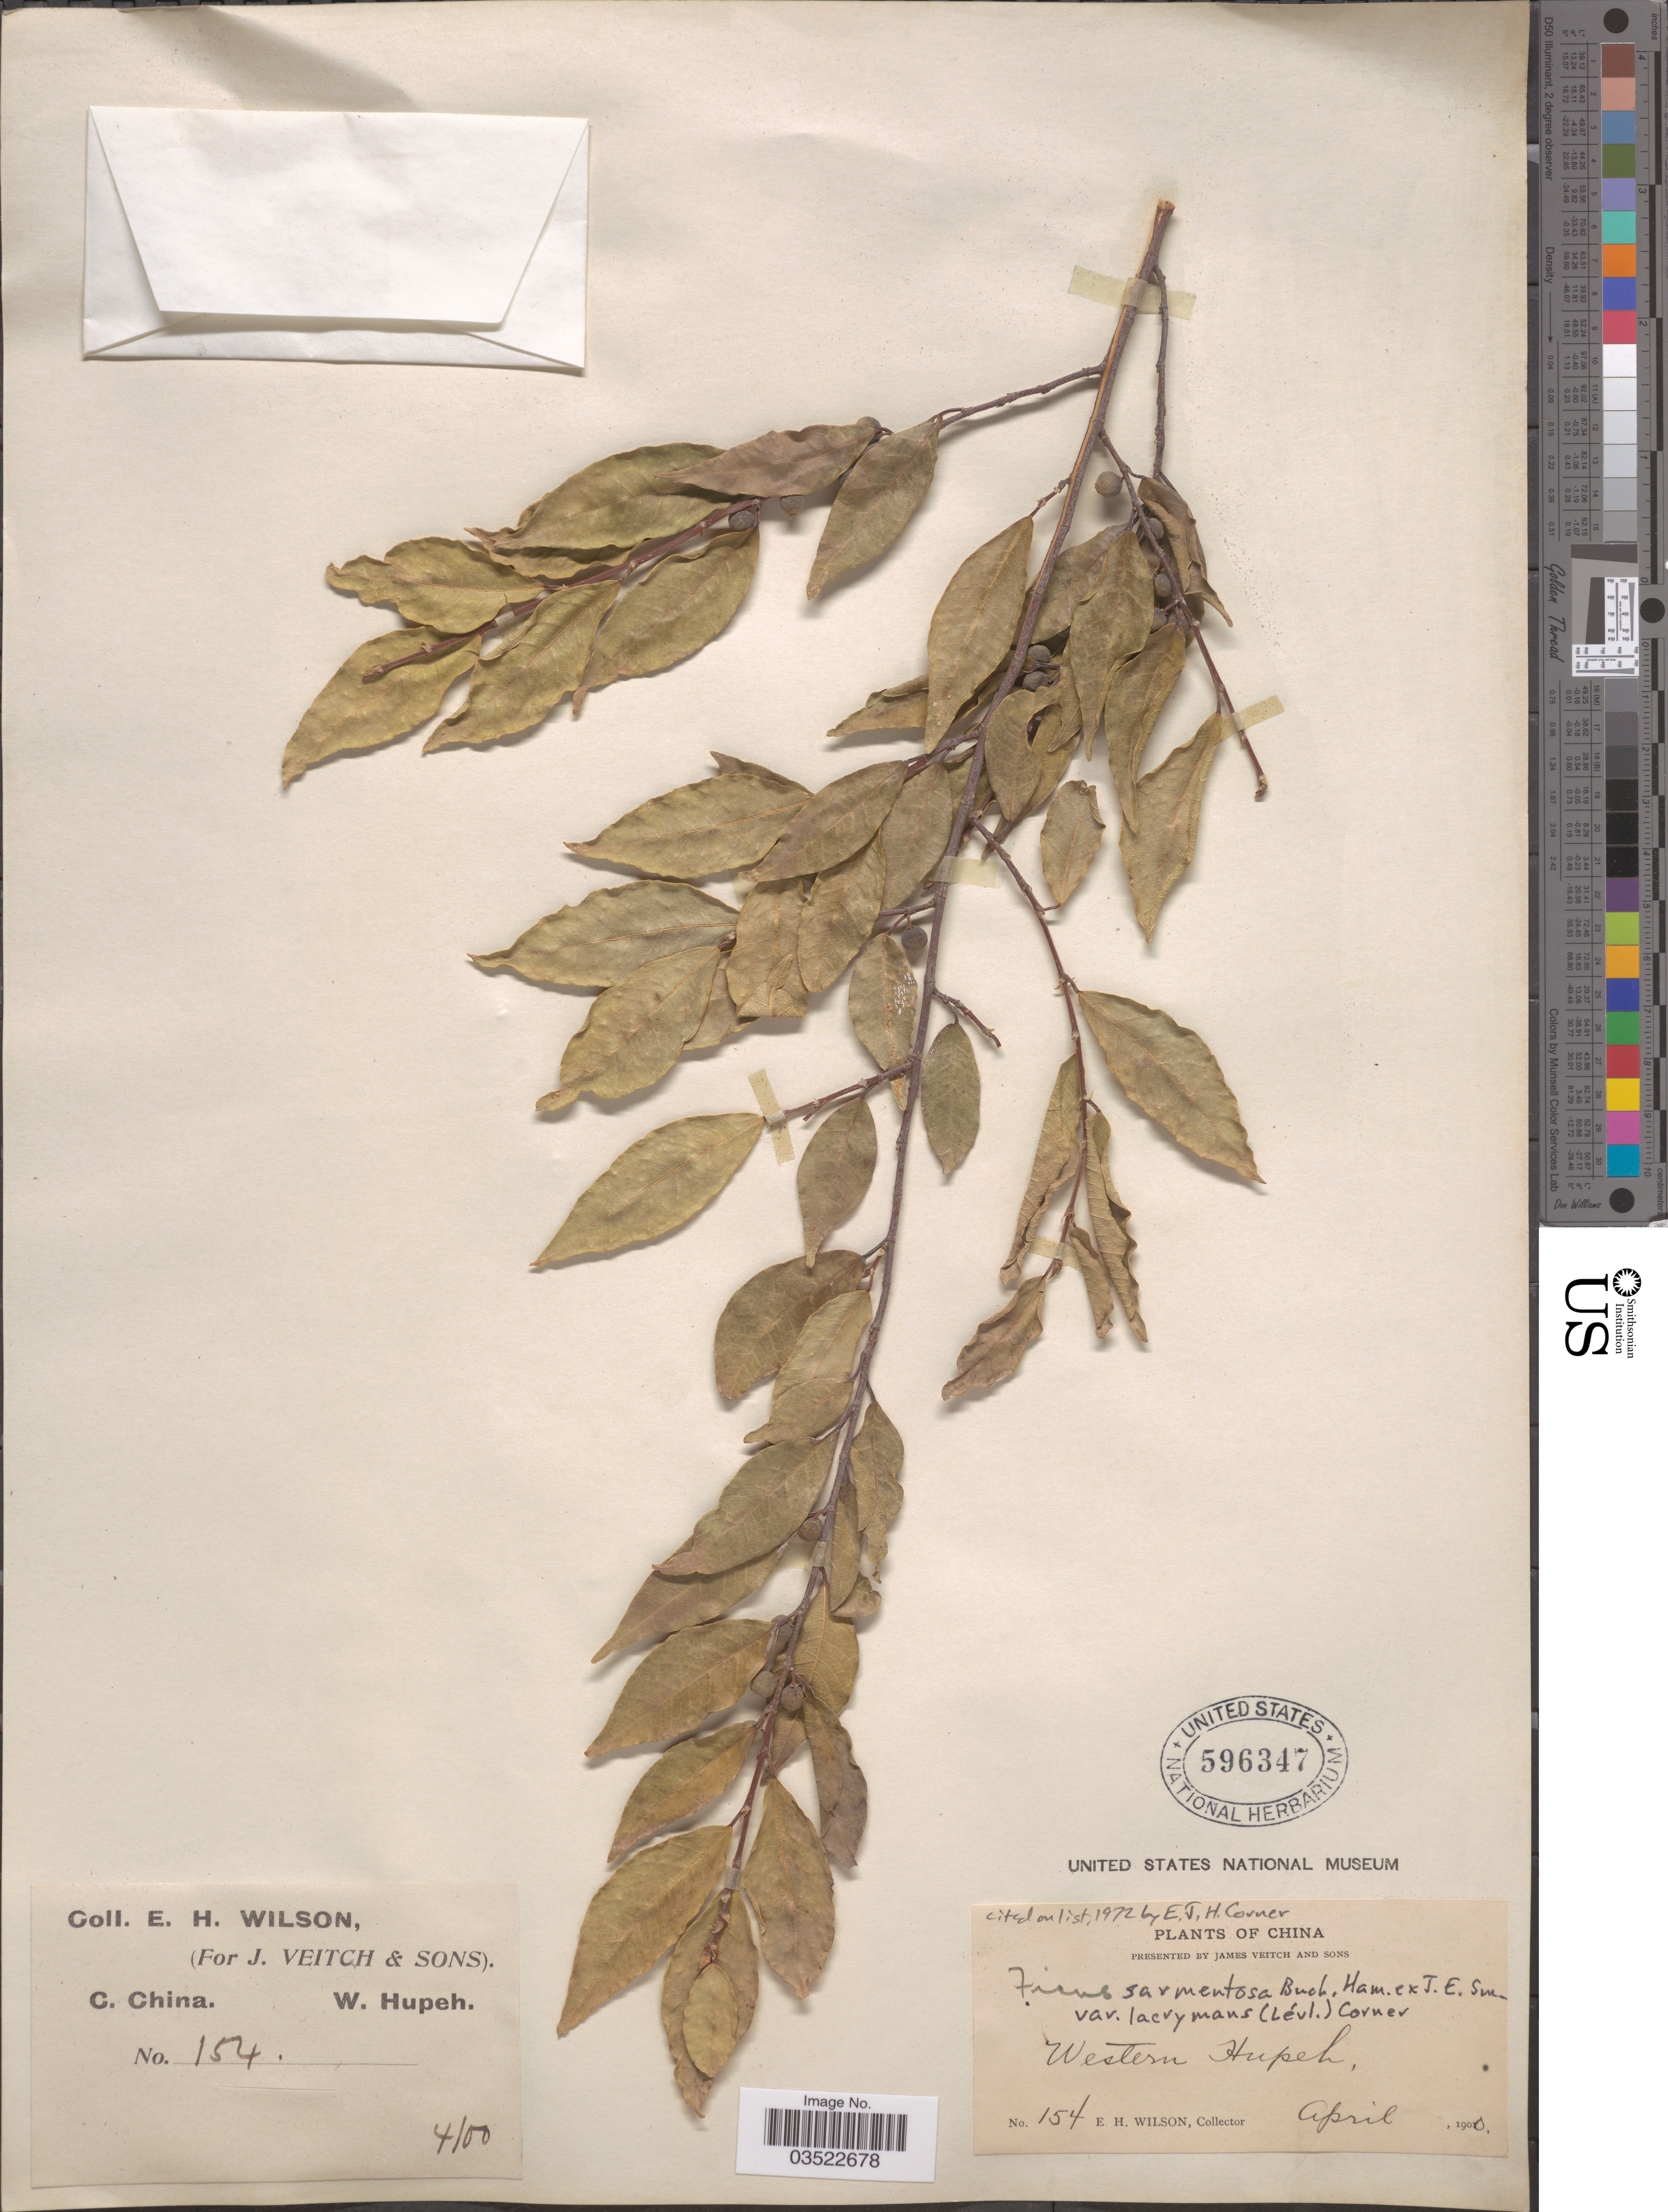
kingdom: Plantae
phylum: Tracheophyta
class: Magnoliopsida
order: Rosales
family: Moraceae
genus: Ficus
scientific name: Ficus sarmentosa var. lacrymans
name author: (H. Lév.) Corner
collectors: E. Wilson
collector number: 154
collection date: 1900-04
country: China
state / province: Hubei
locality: Western Hupeh. C. China.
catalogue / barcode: US 596347